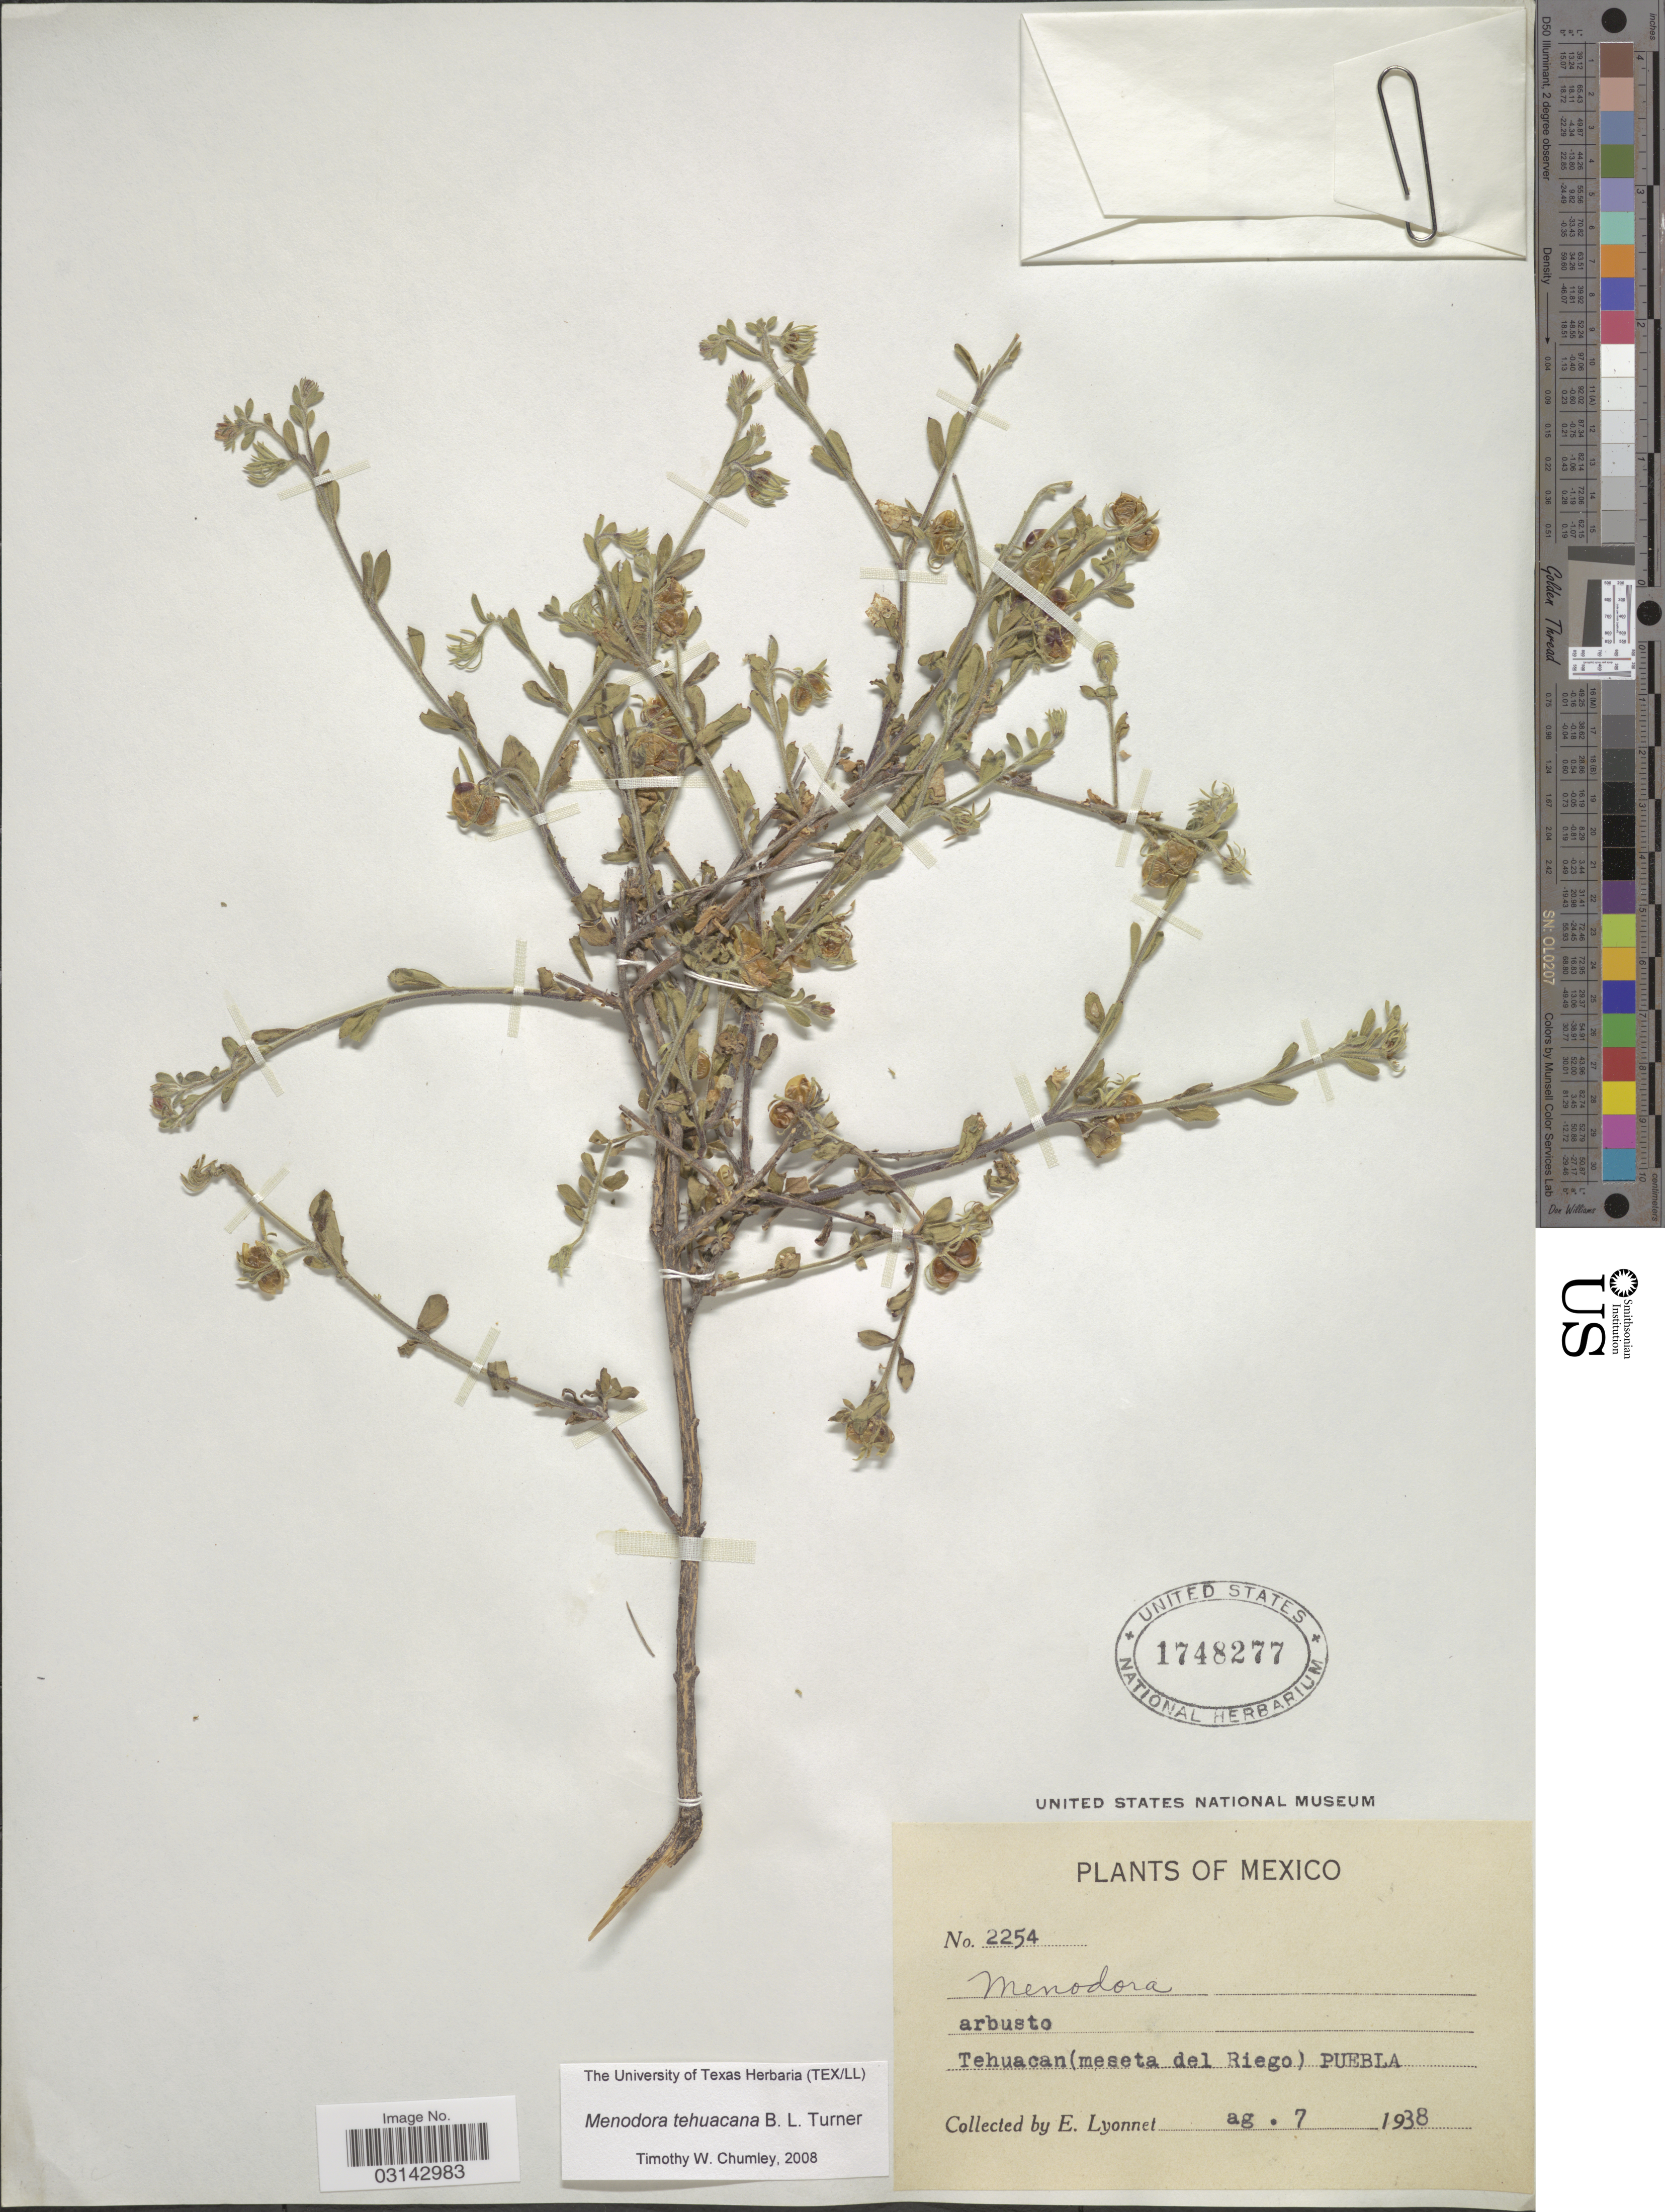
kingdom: Plantae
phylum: Tracheophyta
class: Magnoliopsida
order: Lamiales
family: Oleaceae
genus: Menodora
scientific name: Menodora tehuacana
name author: B.L. Turner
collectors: E. Lyonnet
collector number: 2254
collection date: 1938-08-07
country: Mexico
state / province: Puebla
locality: Tehuacan (meseta del Riego).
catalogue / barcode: US 1748277